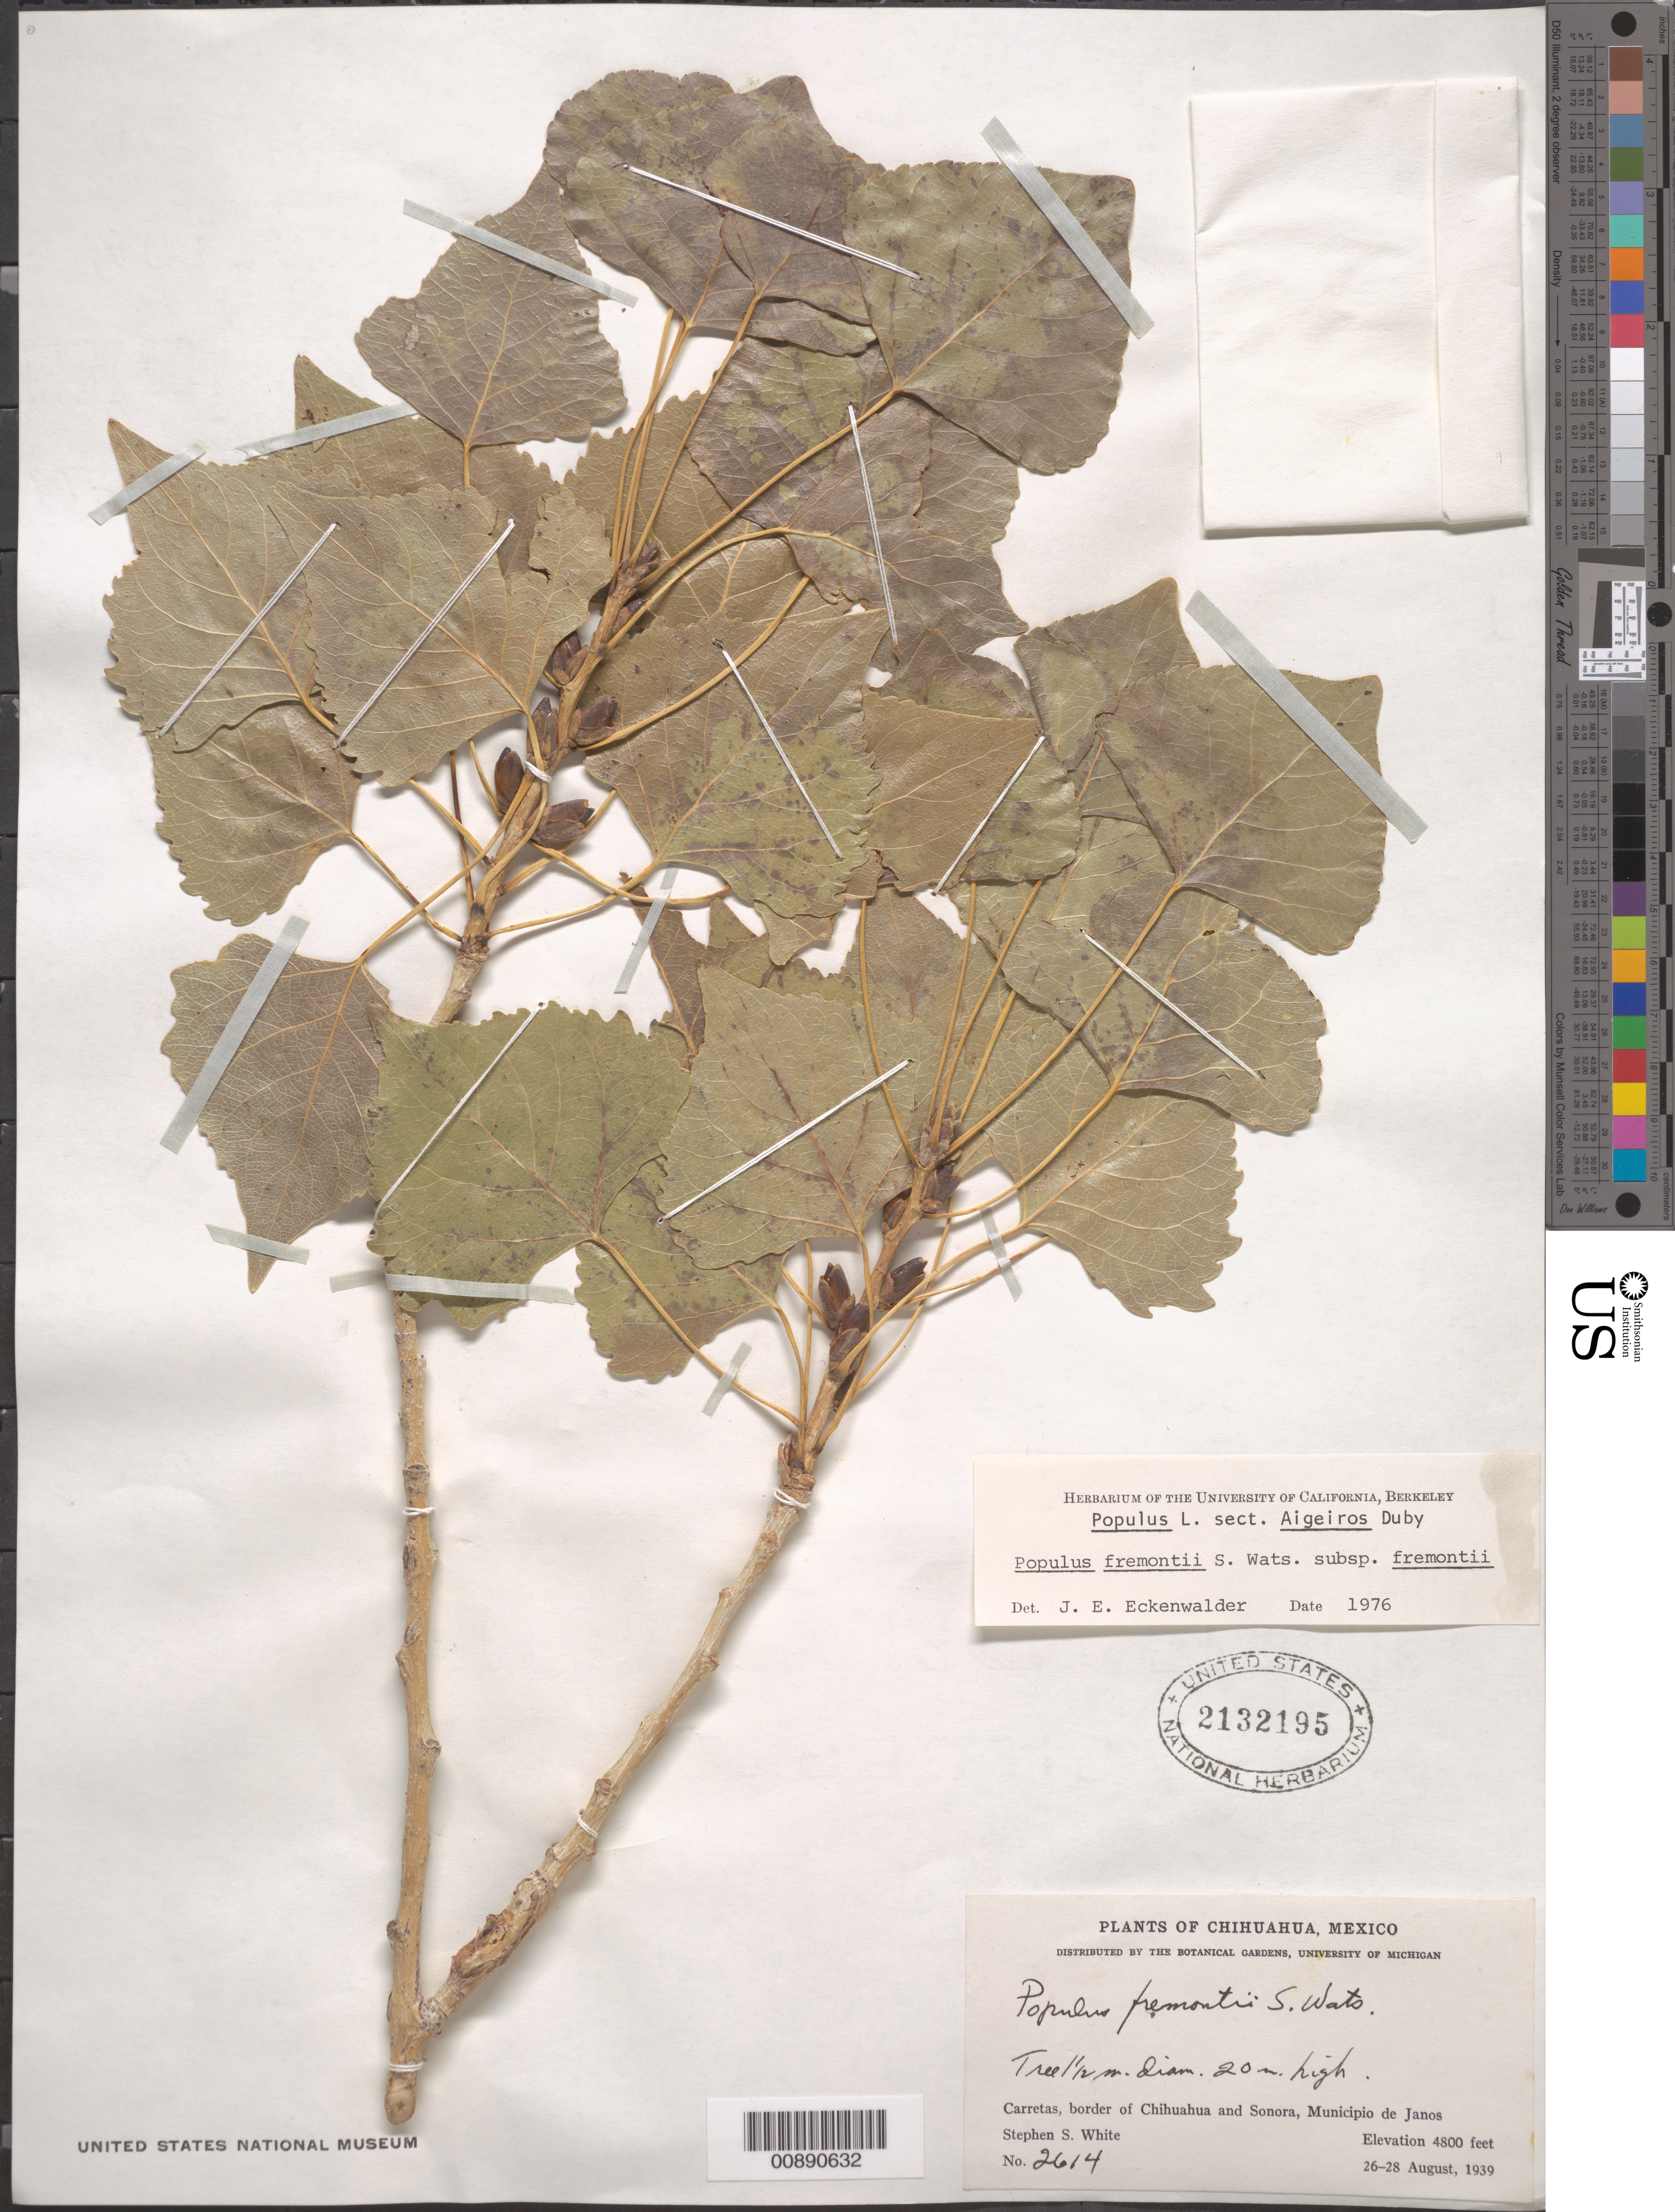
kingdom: Plantae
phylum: Tracheophyta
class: Magnoliopsida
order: Malpighiales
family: Salicaceae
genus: Populus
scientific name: Populus fremontii subsp. fremontii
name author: S. Watson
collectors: S. S. White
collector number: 2614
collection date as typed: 26 Aug 1939 to 28 Aug 1939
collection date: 1939-08-26/1939-08-28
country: Mexico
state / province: Chihuahua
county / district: Janos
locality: Carretas, border of Chihuahua and Sonora, Municipio de Janos.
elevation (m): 1463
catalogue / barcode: US 2132195